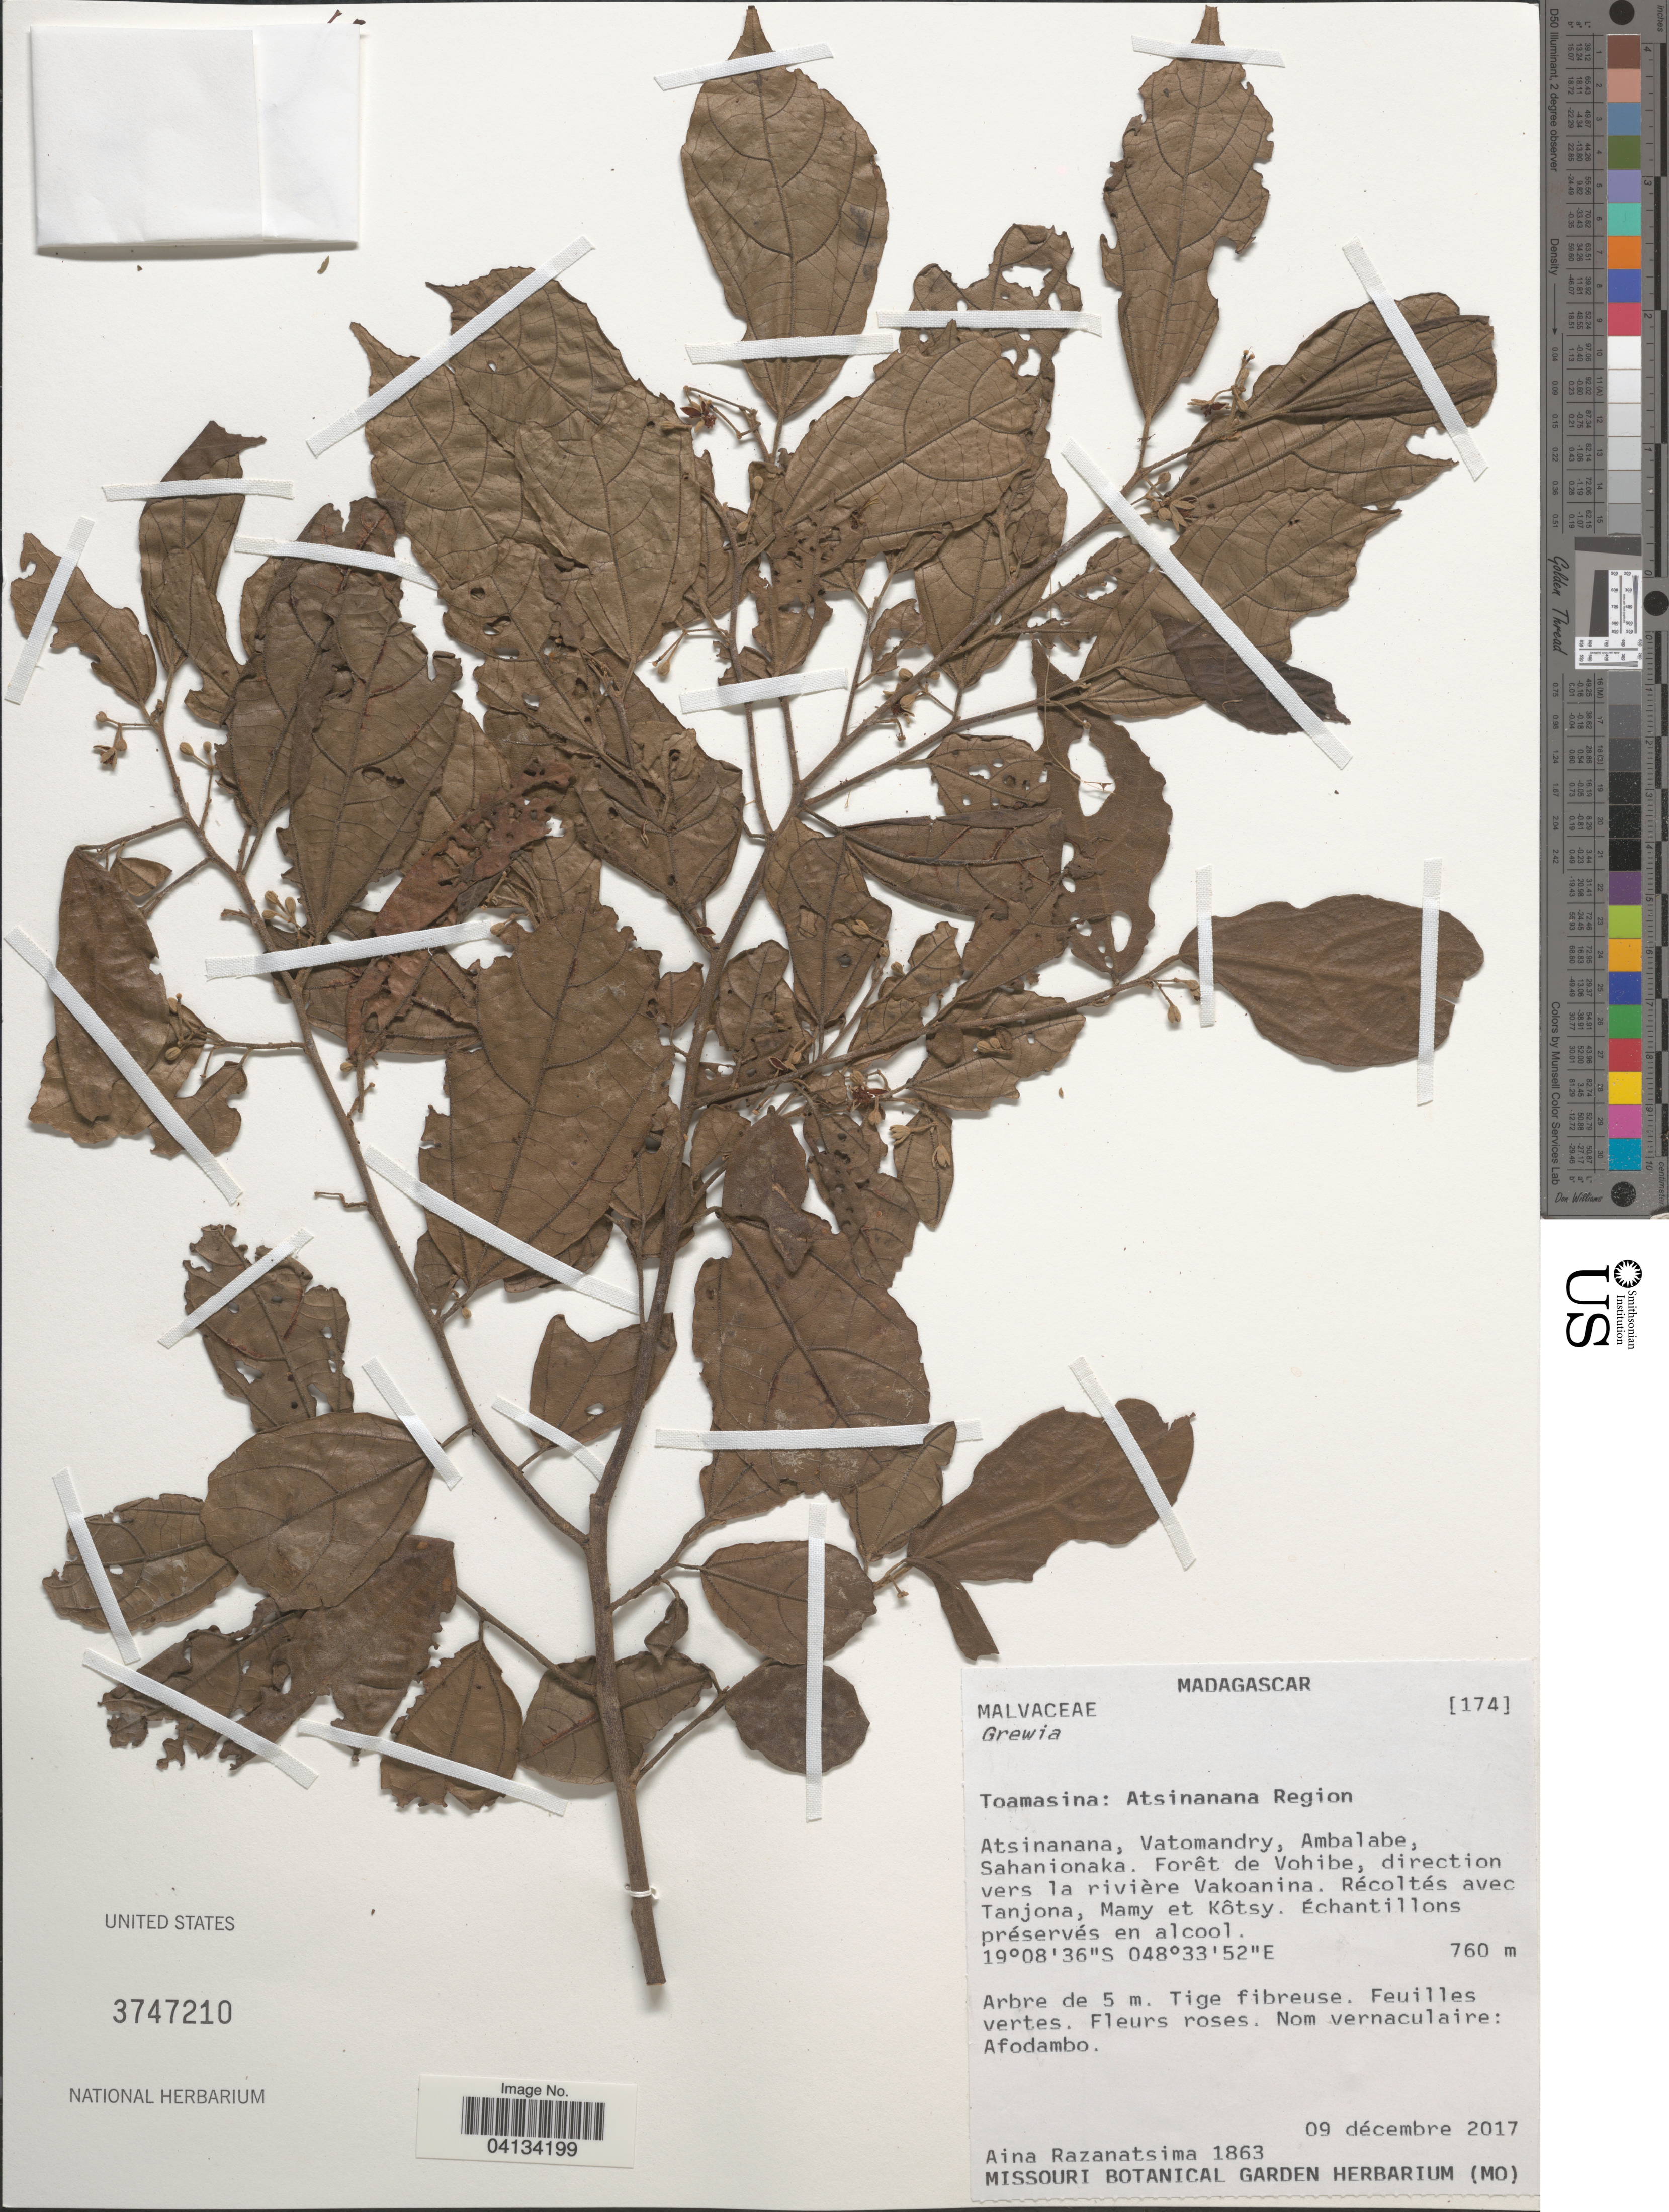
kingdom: Plantae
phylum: Tracheophyta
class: Magnoliopsida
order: Malvales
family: Malvaceae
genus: Grewia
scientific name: Grewia sp.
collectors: A. Razanatsima, Tanjona, Mamy & Kôtsy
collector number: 1863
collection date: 2017-12-09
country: Madagascar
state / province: Atsinanana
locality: Atsinanana Region. Atsinanana, Vatomandry, Ambalabe, Sahanionaka. Forêt de Vohibe, direction vers la rivière Vakoanina.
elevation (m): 760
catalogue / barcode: US 3747210